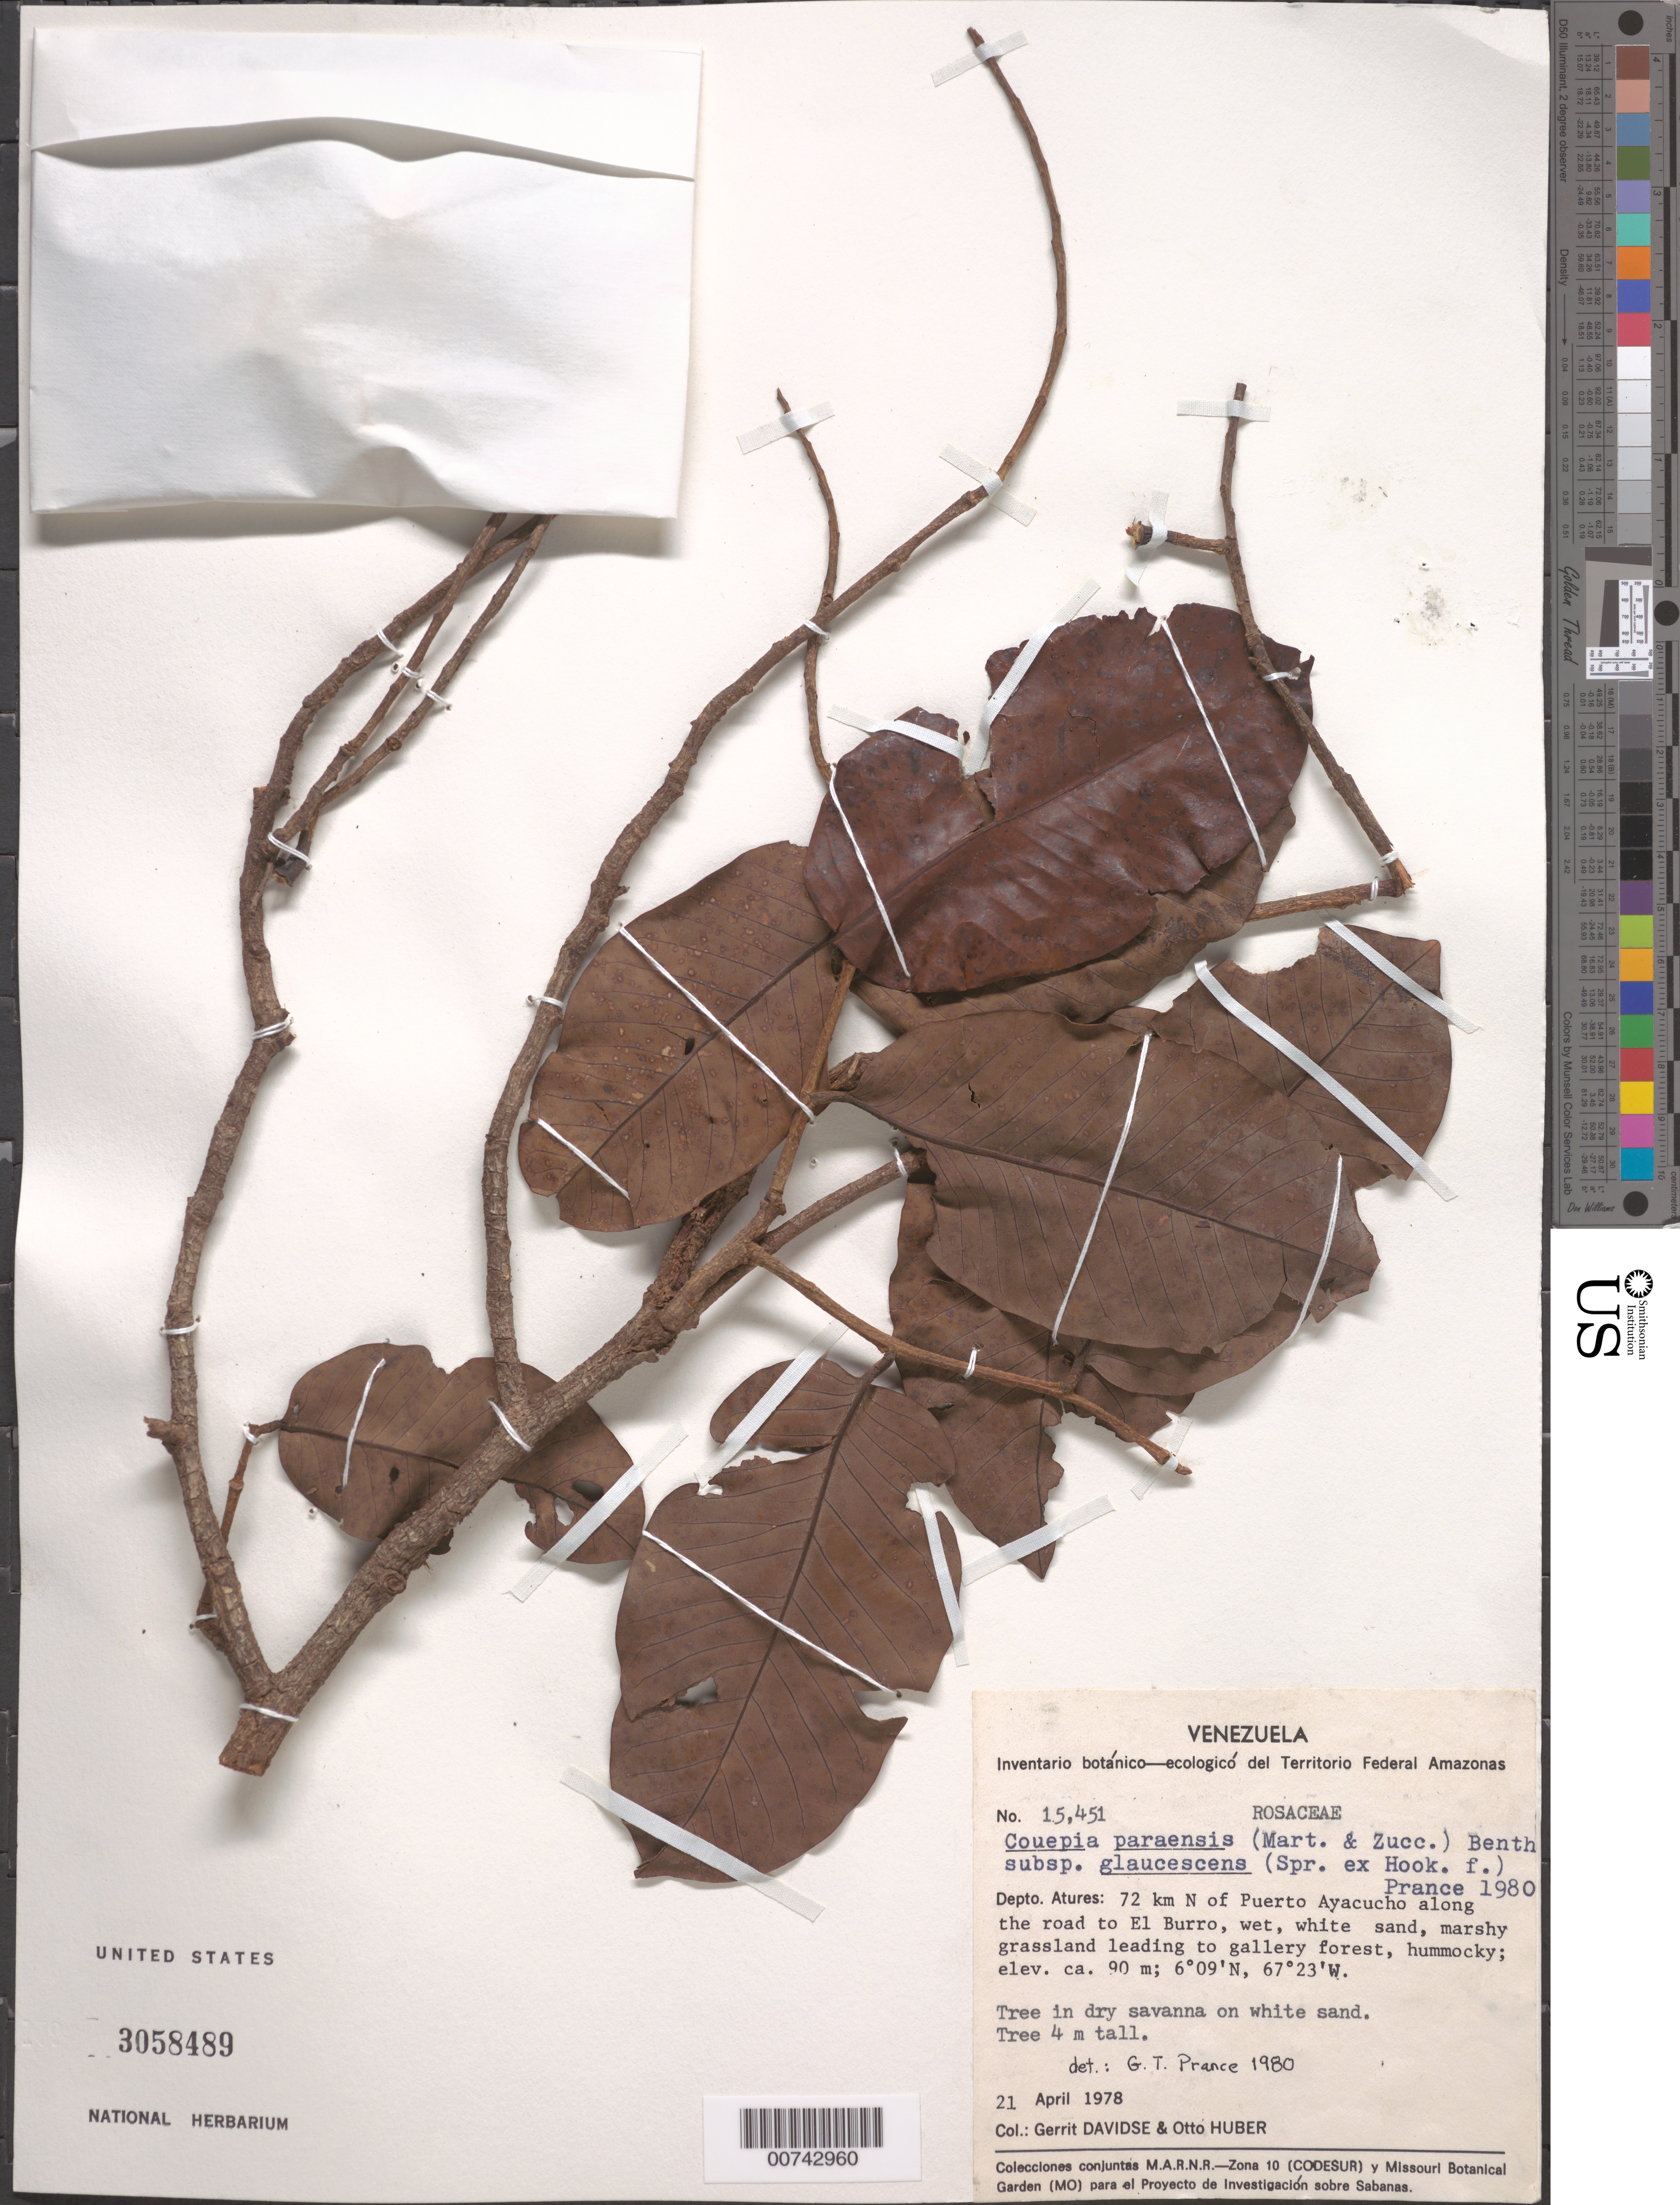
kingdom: Plantae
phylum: Tracheophyta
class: Magnoliopsida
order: Malpighiales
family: Chrysobalanaceae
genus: Couepia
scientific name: Couepia paraensis subsp. glaucescens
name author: (Spruce ex Hook. f.) Prance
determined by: Prance, G. T.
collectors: G. Davidse & O. Huber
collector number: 15451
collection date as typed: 21-Apr-78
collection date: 1978-04-21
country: Venezuela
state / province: Amazonas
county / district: Atures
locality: Puerto Ayacucho, 72 km N of on road to El Burro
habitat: Dry savanna on white sand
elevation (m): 90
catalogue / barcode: US 3058489